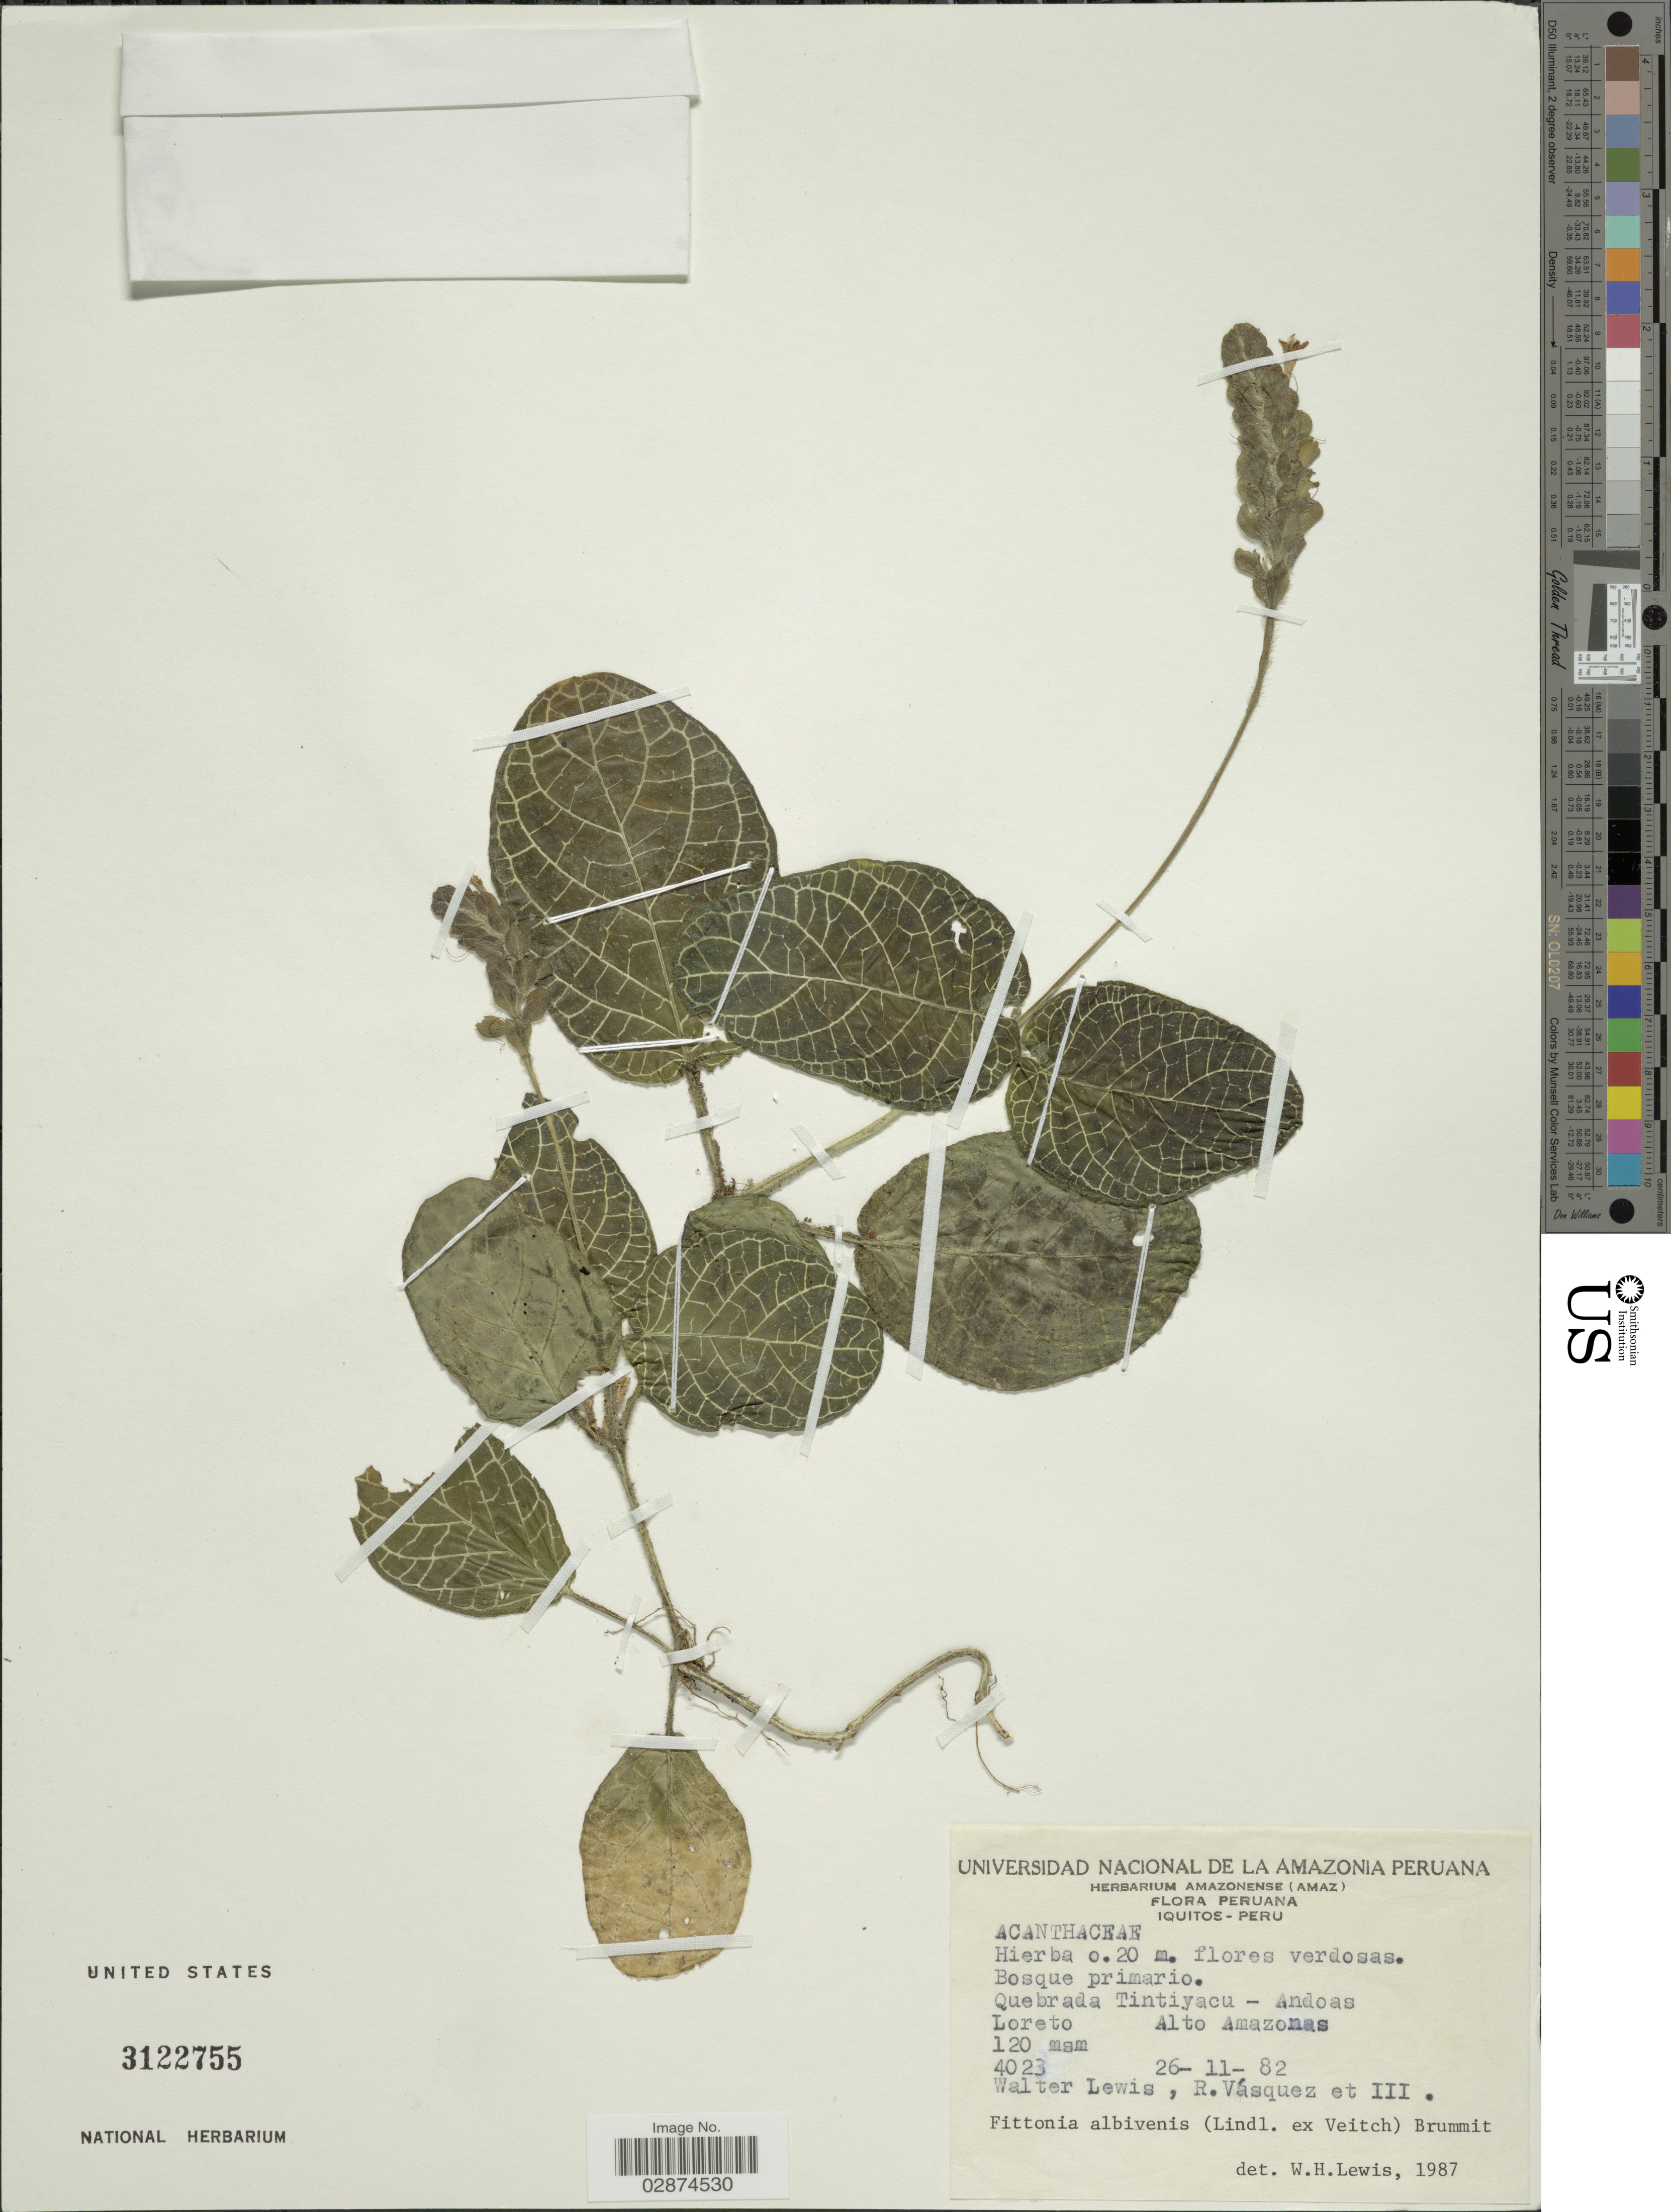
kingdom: Plantae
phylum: Tracheophyta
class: Magnoliopsida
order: Lamiales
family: Acanthaceae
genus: Fittonia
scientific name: Fittonia albivenis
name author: (Lindl. ex Veitch) Brummitt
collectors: W. H. Lewis, R. Vásquez & III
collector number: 4023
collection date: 1982-11-26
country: Peru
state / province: Loreto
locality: Quebrada Tintiyacu - Andoas. Loreto. Alto Amazonas.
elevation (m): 120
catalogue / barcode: US 3122755